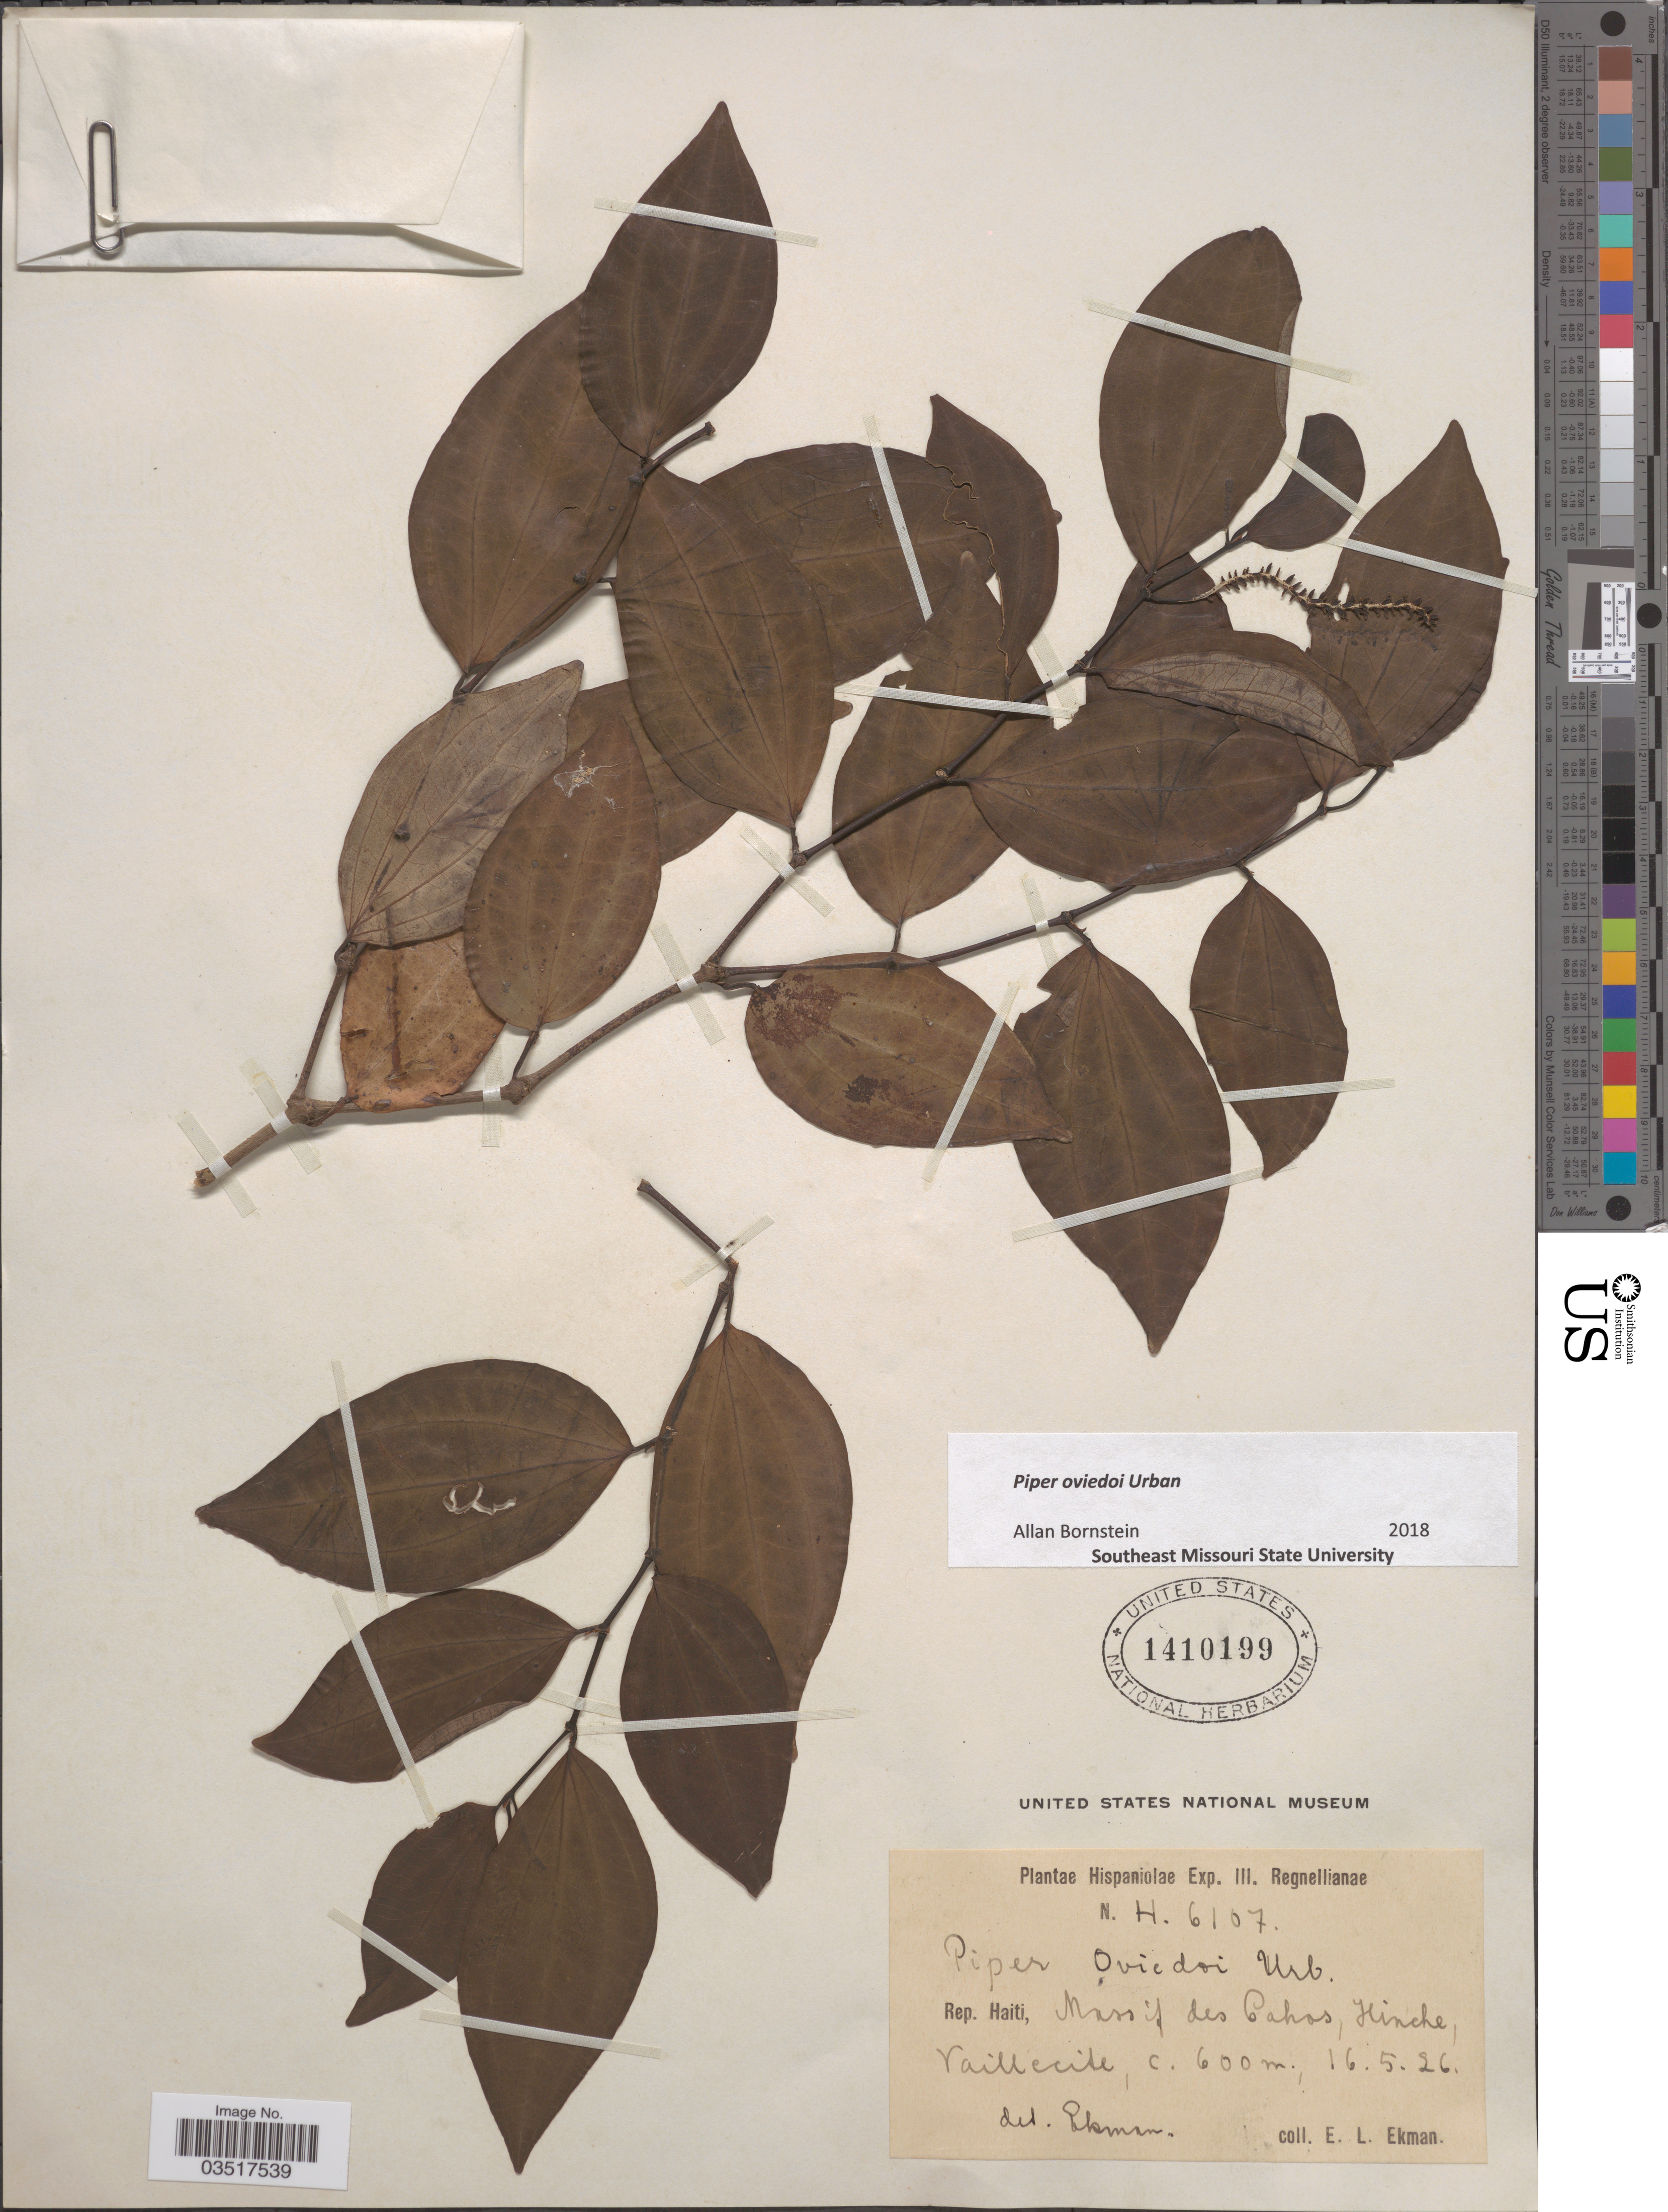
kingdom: Plantae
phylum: Tracheophyta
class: Magnoliopsida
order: Piperales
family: Piperaceae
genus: Piper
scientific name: Piper oviedoi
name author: Urb.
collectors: E. L. Ekman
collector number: H6107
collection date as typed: Transcribed d/m/y: 16/5/26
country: Haiti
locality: Rep. Haiti, Massif des Cahos, Hinche, Vaillecite.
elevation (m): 600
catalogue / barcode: US 1410199